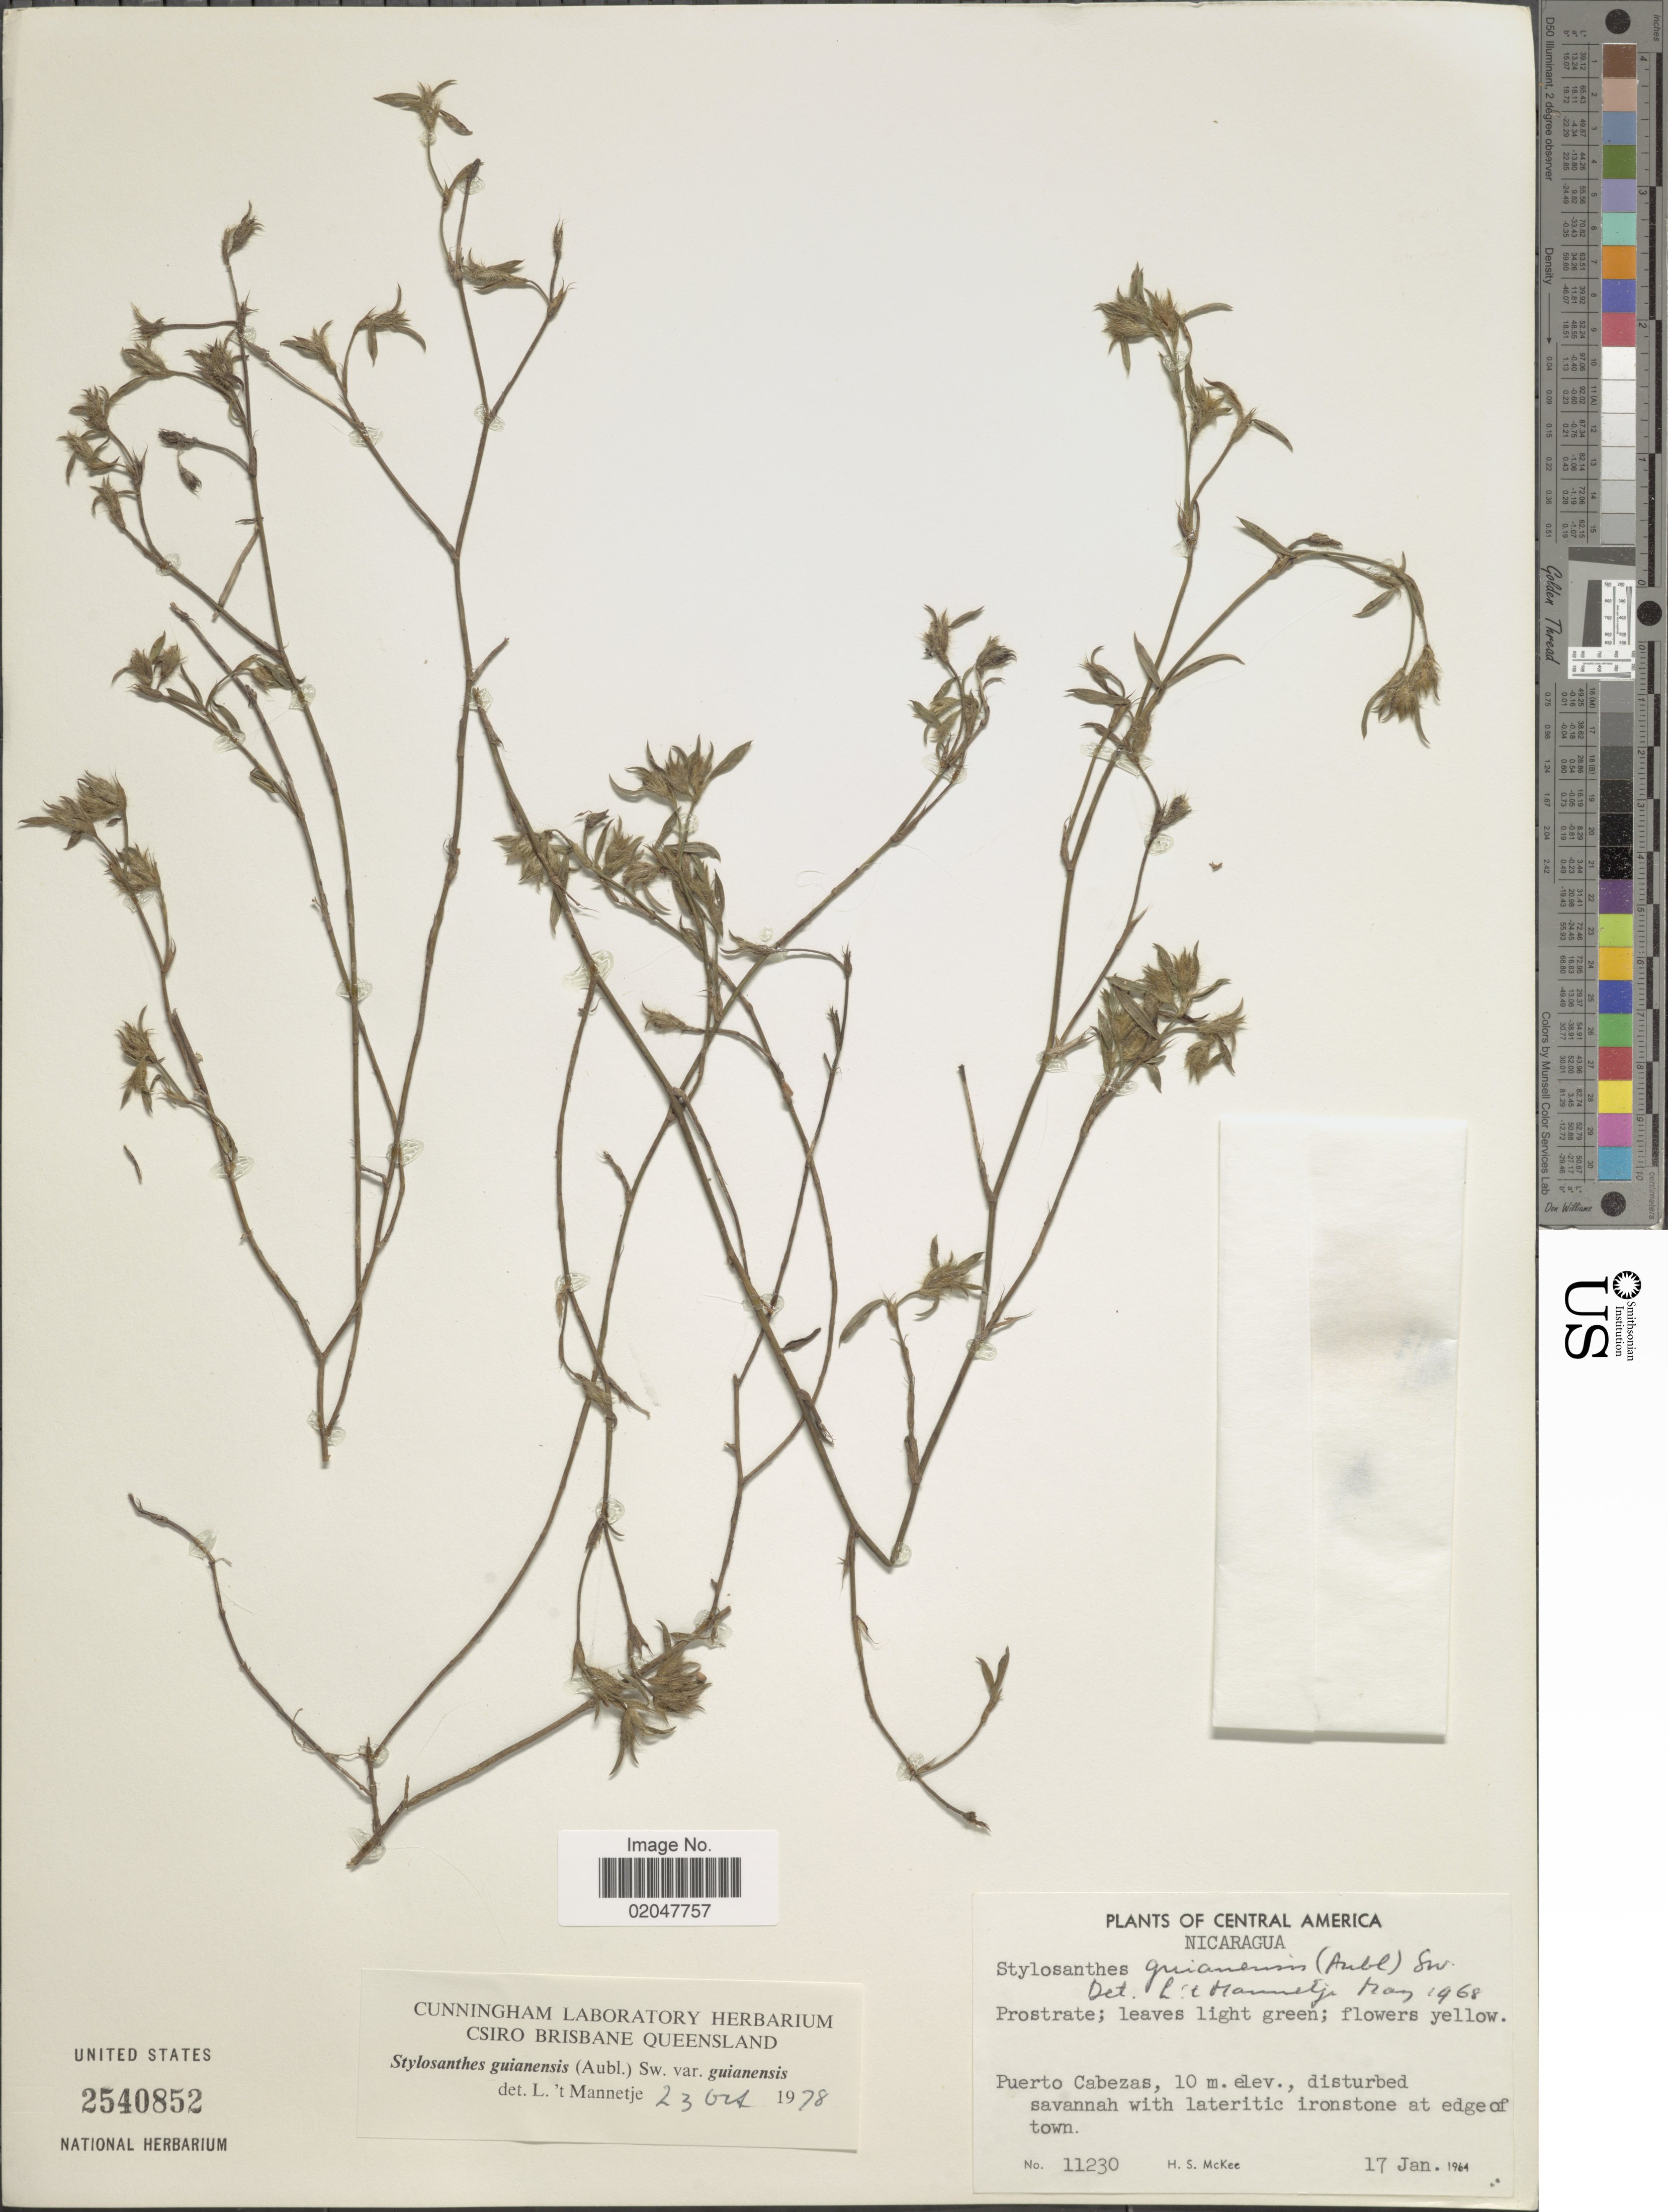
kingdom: Plantae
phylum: Tracheophyta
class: Magnoliopsida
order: Fabales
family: Fabaceae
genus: Stylosanthes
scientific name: Stylosanthes guianensis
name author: (Aubl.) Sw.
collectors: H. S. McKee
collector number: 11230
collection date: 1964-01-17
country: Nicaragua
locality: Puerto Cabezas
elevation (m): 10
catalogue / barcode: US 2540852